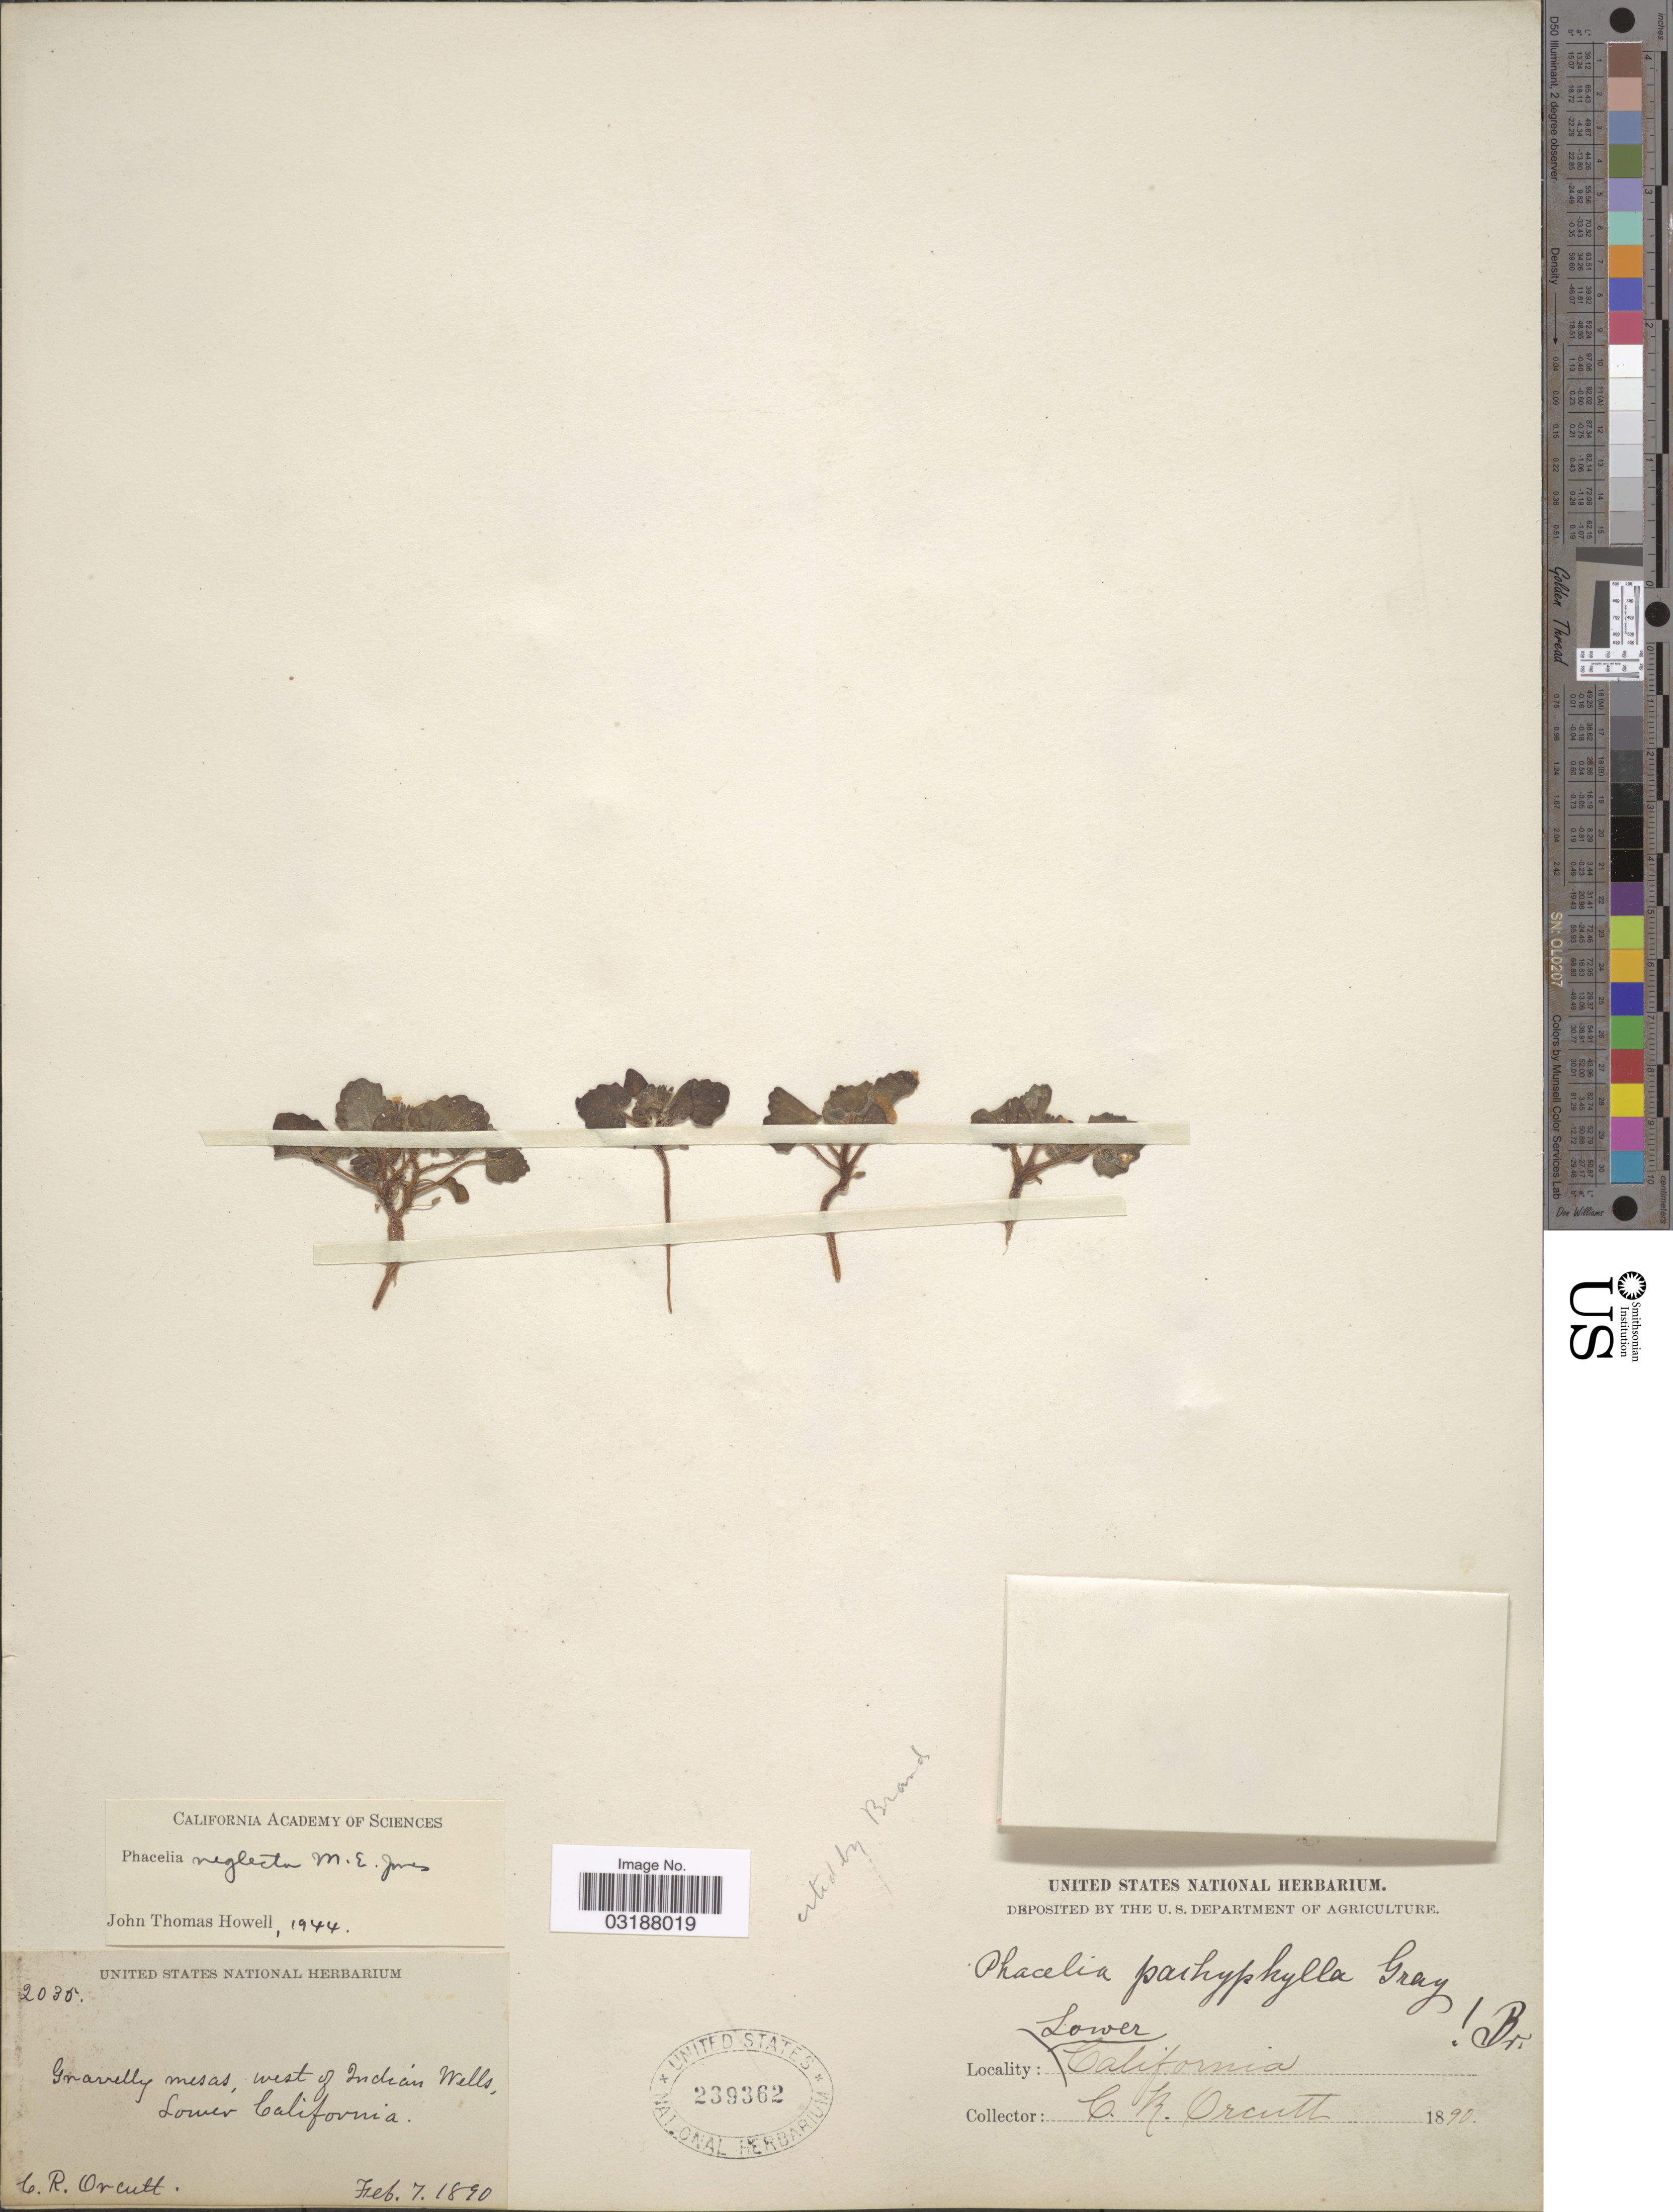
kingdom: Plantae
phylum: Tracheophyta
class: Magnoliopsida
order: Boraginales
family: Hydrophyllaceae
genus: Phacelia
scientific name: Phacelia neglecta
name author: M.E. Jones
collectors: C. R. Orcutt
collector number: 2035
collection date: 1890-02-07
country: United States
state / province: California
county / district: Riverside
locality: Gravelly mesas, west of Indian Wells, Lower California.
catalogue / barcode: US 239362